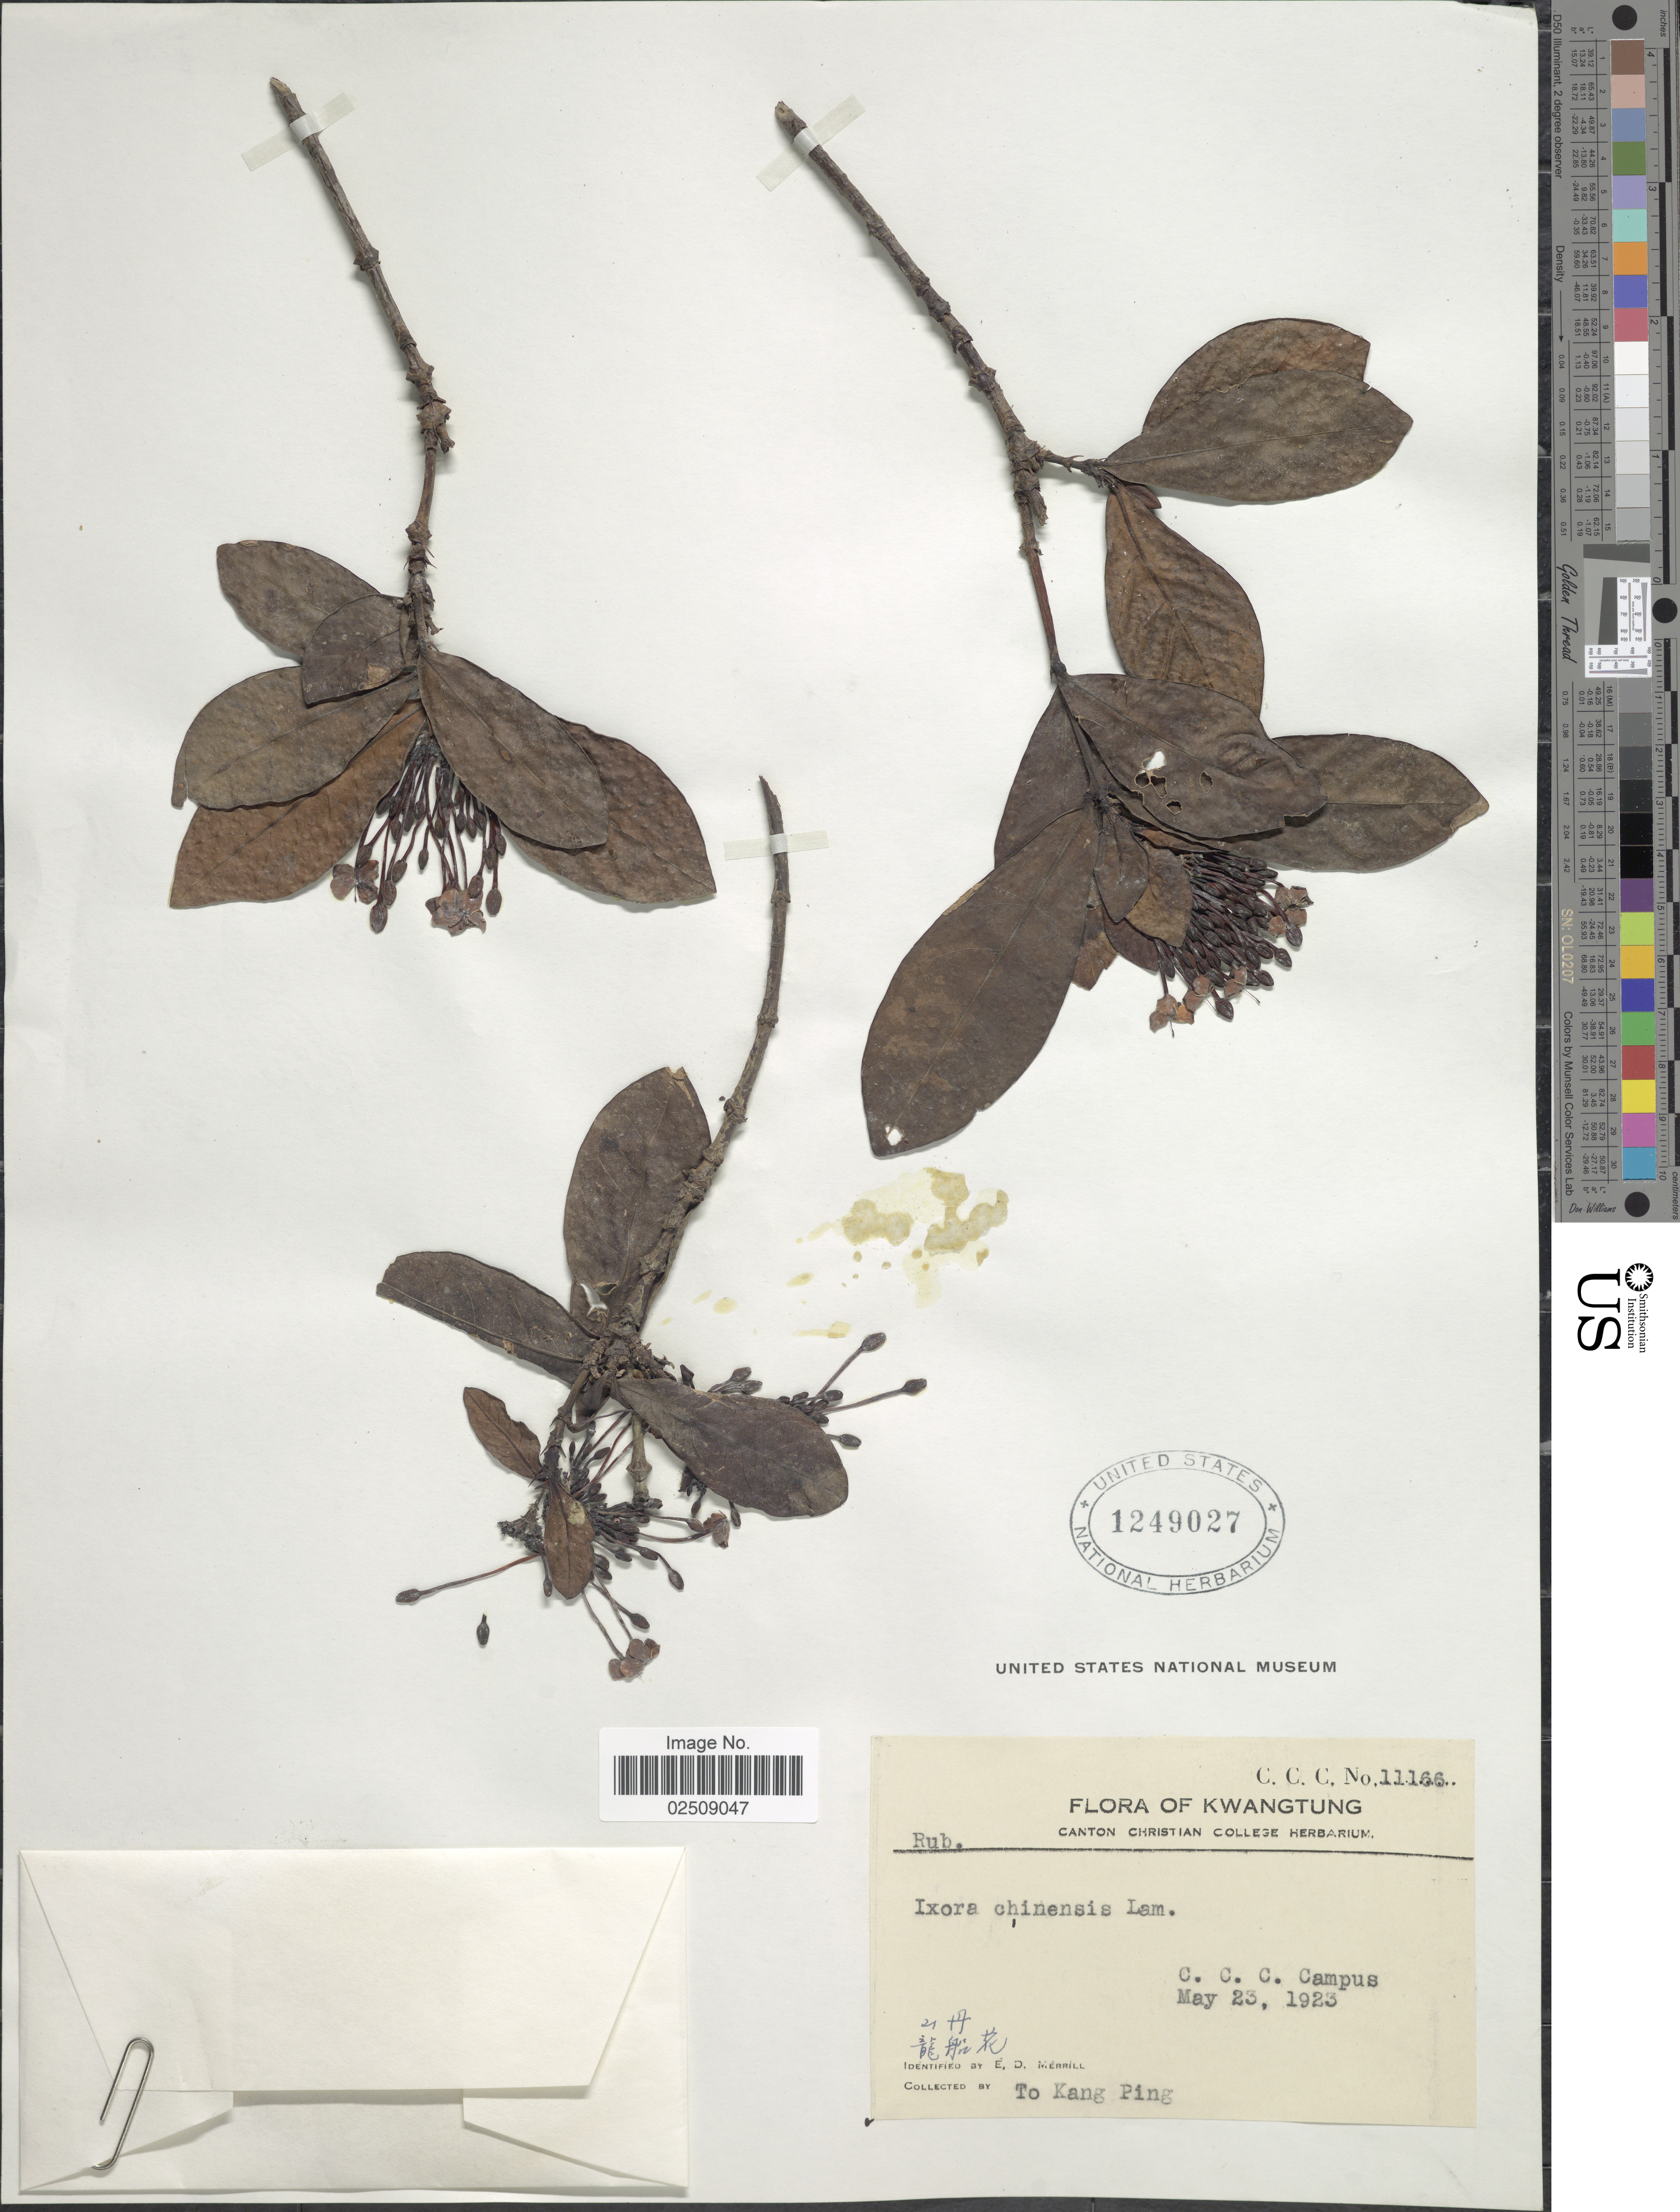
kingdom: Plantae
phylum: Tracheophyta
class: Magnoliopsida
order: Gentianales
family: Rubiaceae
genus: Ixora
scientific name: Ixora chinensis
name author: Lam.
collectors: T. Ping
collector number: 11166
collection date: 1923-05-23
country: China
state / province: Guangdong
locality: Kwangtung, C.C.C. Campus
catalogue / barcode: US 1249027